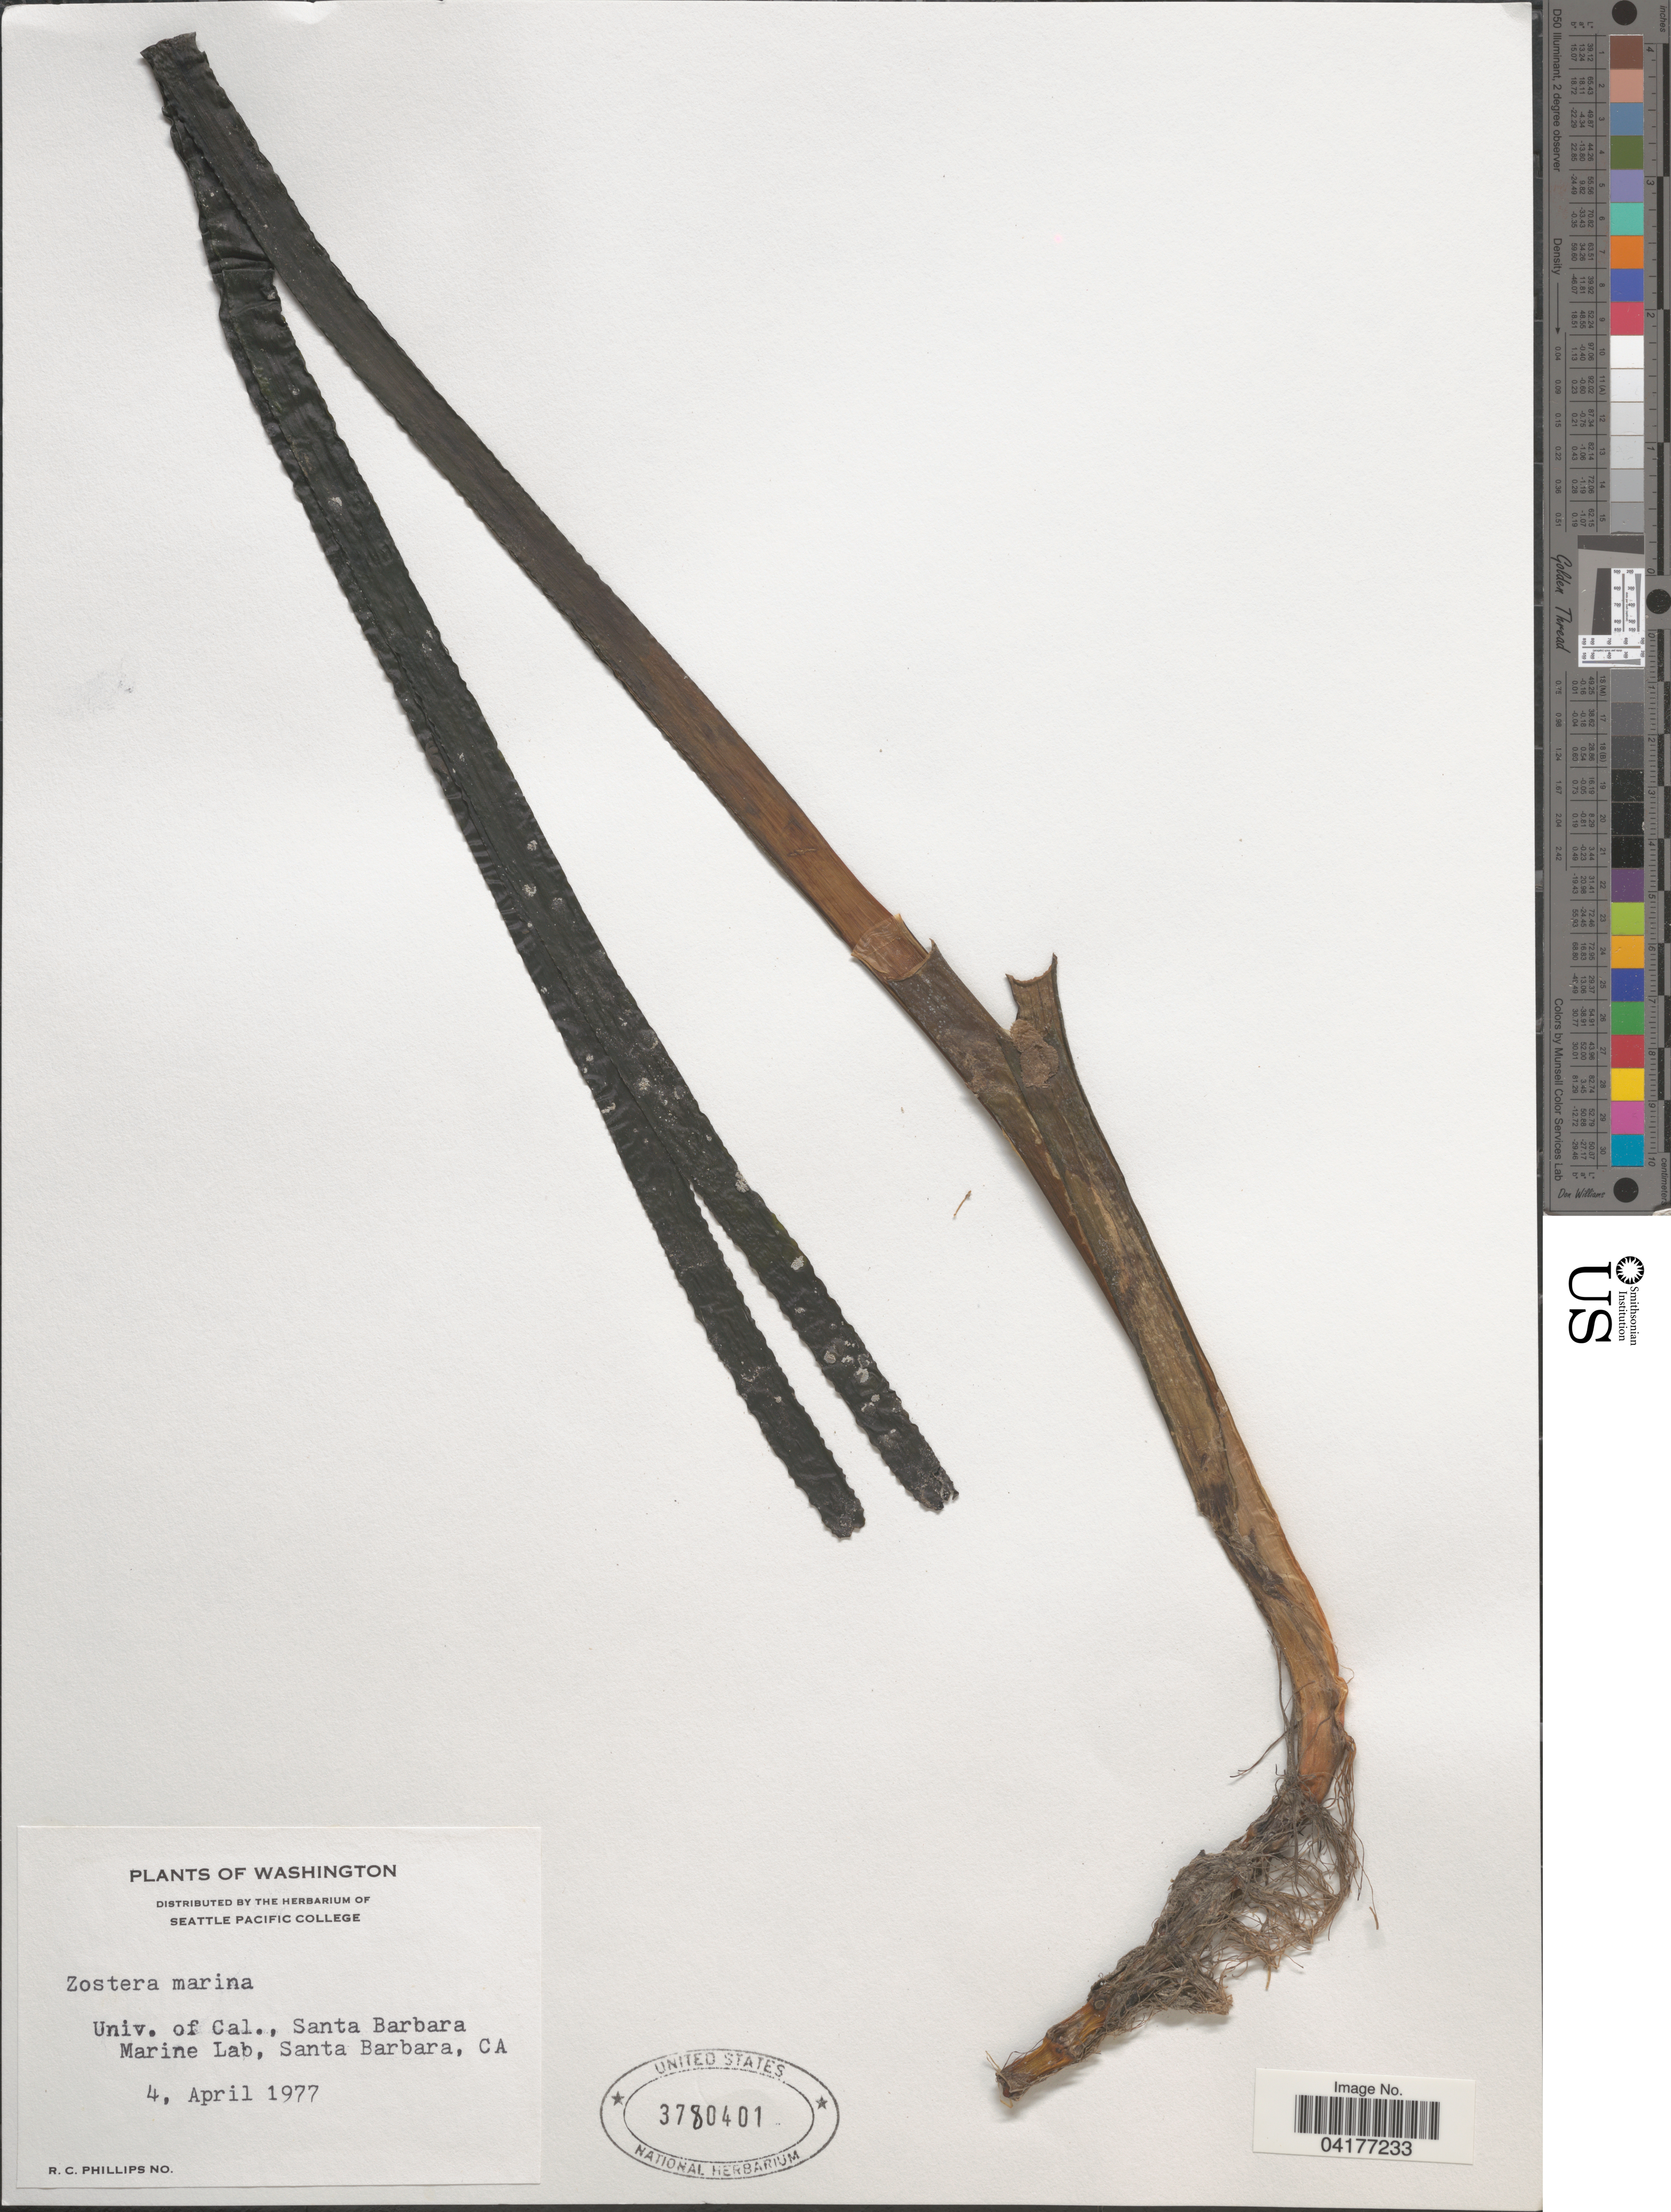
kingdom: Plantae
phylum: Tracheophyta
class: Liliopsida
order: Alismatales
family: Zosteraceae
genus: Zostera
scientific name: Zostera marina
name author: L.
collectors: R. C. Phillips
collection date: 1977-04-04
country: United States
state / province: California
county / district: Santa Barbara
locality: Univ. of Cal., Santa Barbara. Marine Lab, Santa Barbara.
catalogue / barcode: US 3780401